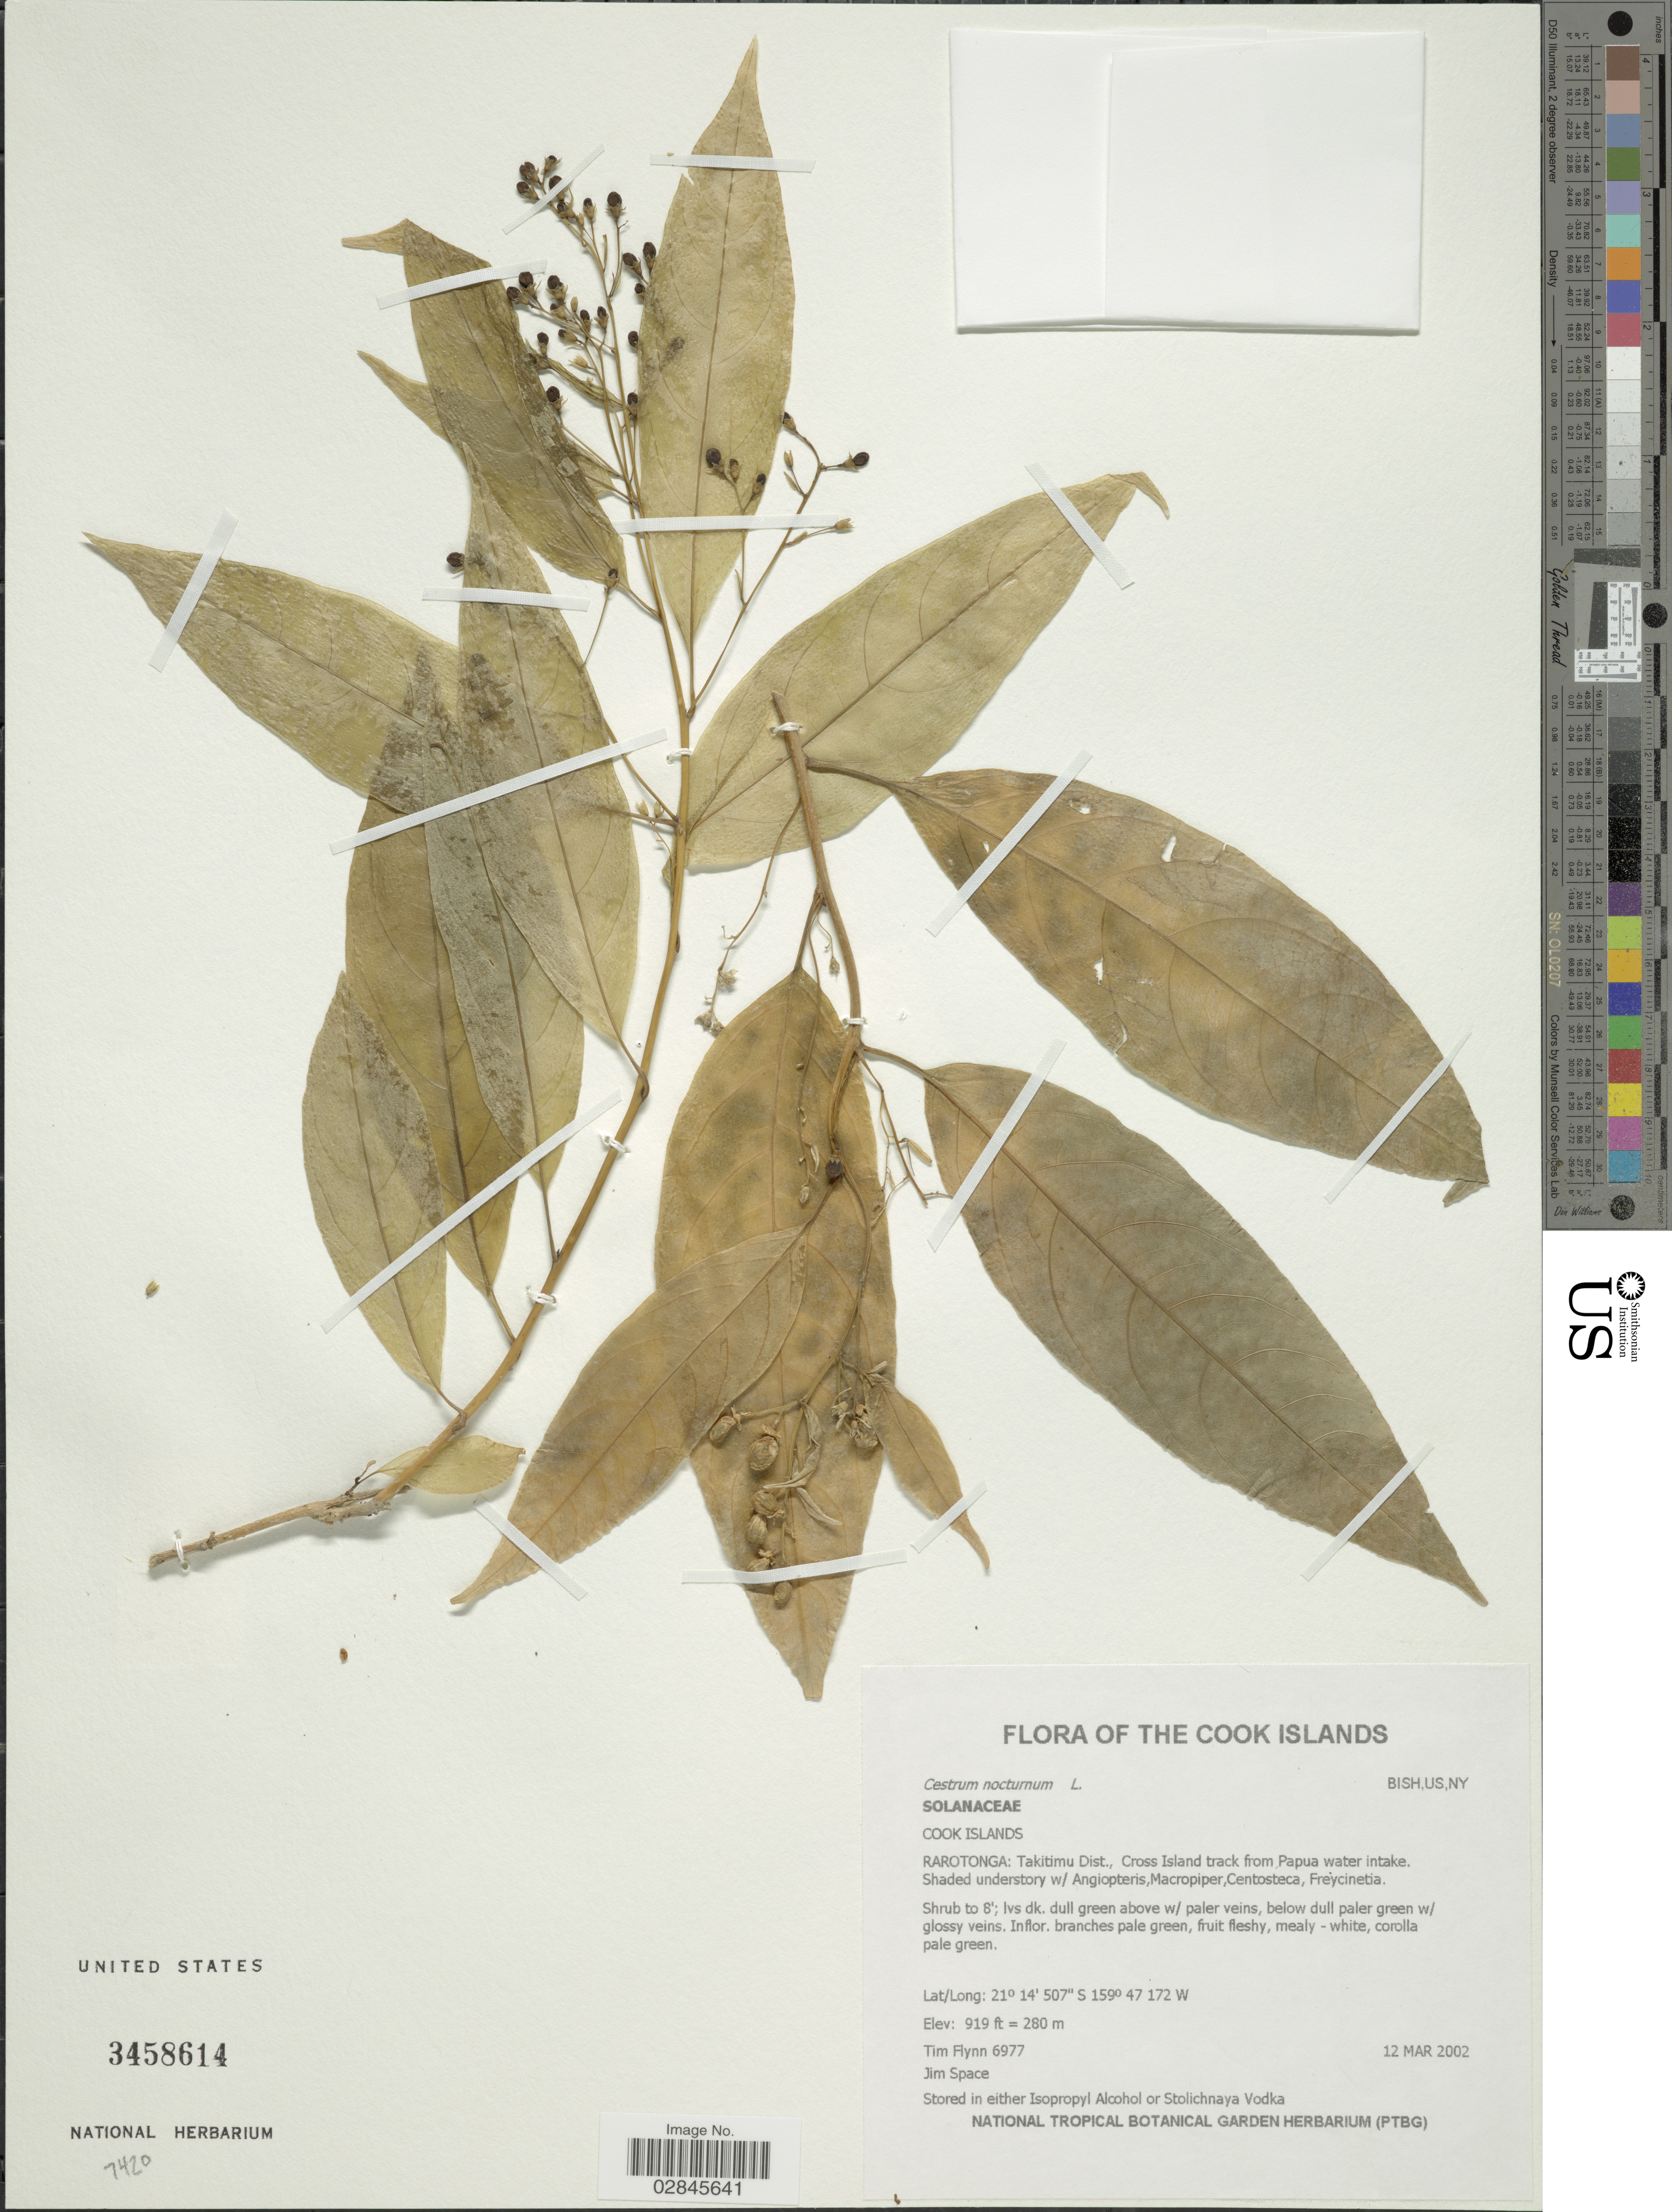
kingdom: Plantae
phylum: Tracheophyta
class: Magnoliopsida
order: Solanales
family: Solanaceae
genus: Cestrum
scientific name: Cestrum nocturnum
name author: L.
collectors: T. Flynn & J. Space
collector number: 6977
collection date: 2002-03-12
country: Cook Islands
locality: Rarotonga: Takitimu Dist., Cross Island track from Papua water intake.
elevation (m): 280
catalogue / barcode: US 3458614